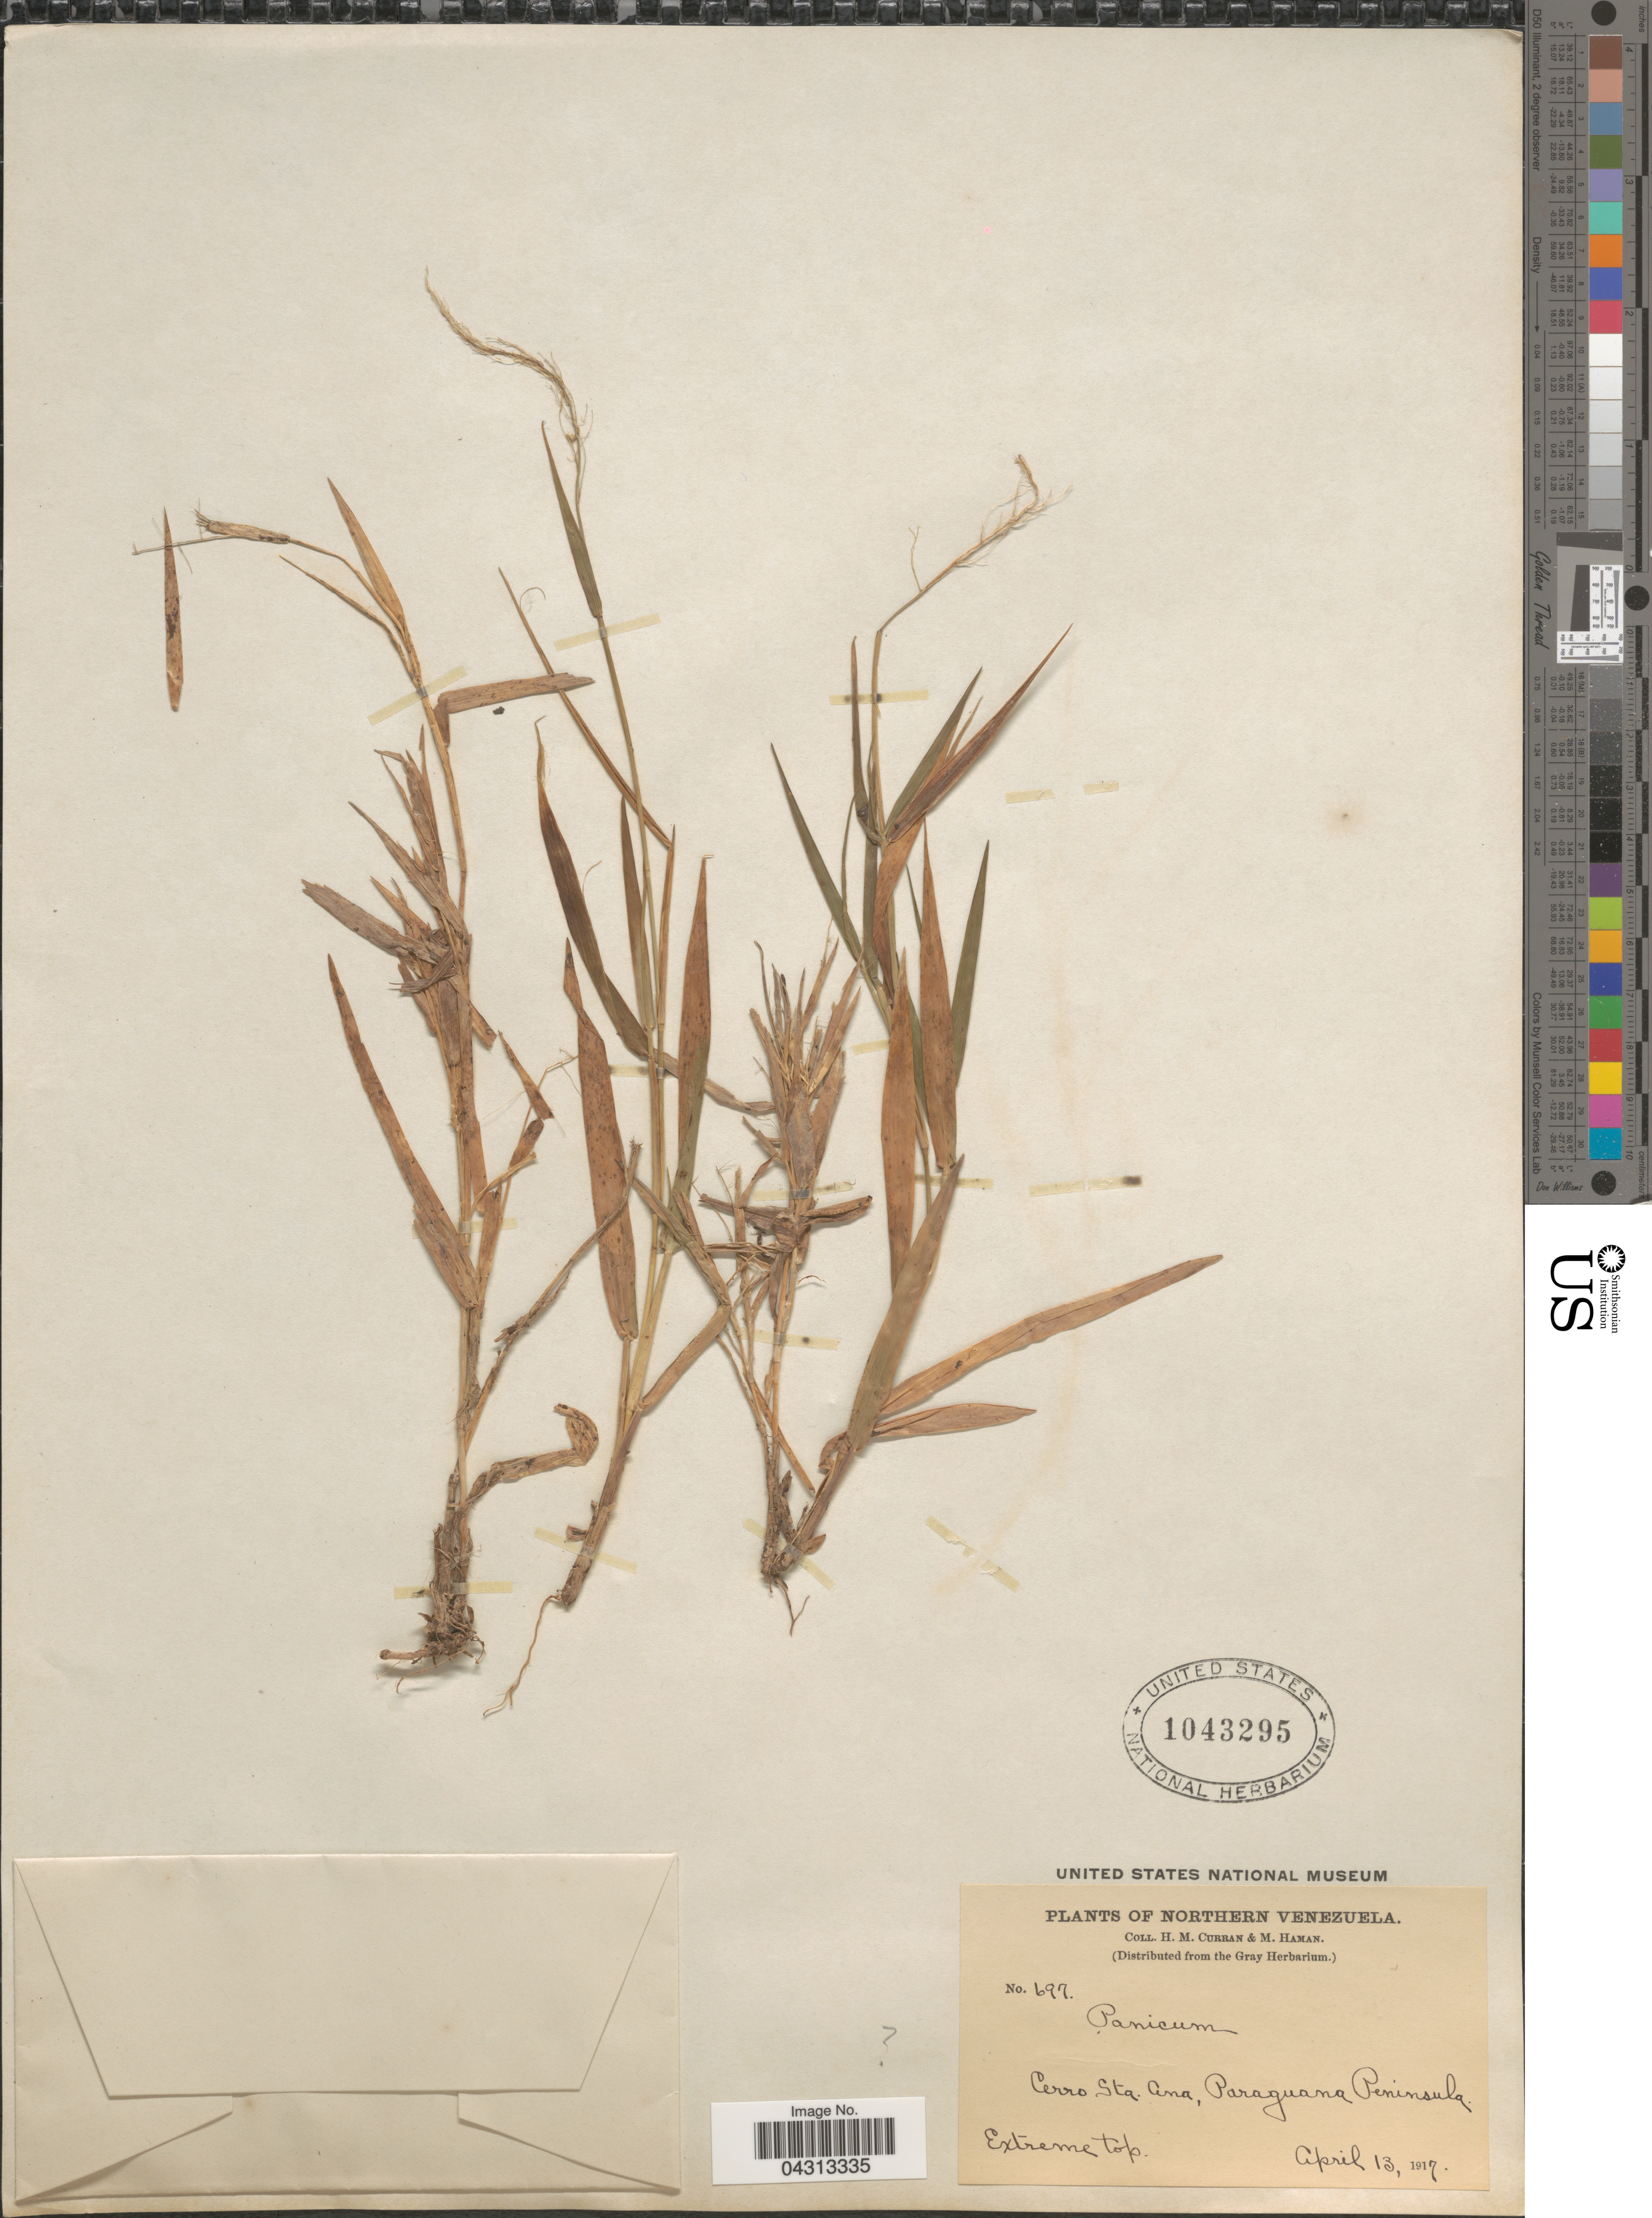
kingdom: Plantae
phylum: Tracheophyta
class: Liliopsida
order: Poales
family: Poaceae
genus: Panicum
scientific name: Panicum sp.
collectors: H. M. Curran & M. Haman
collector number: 697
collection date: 1917-04-13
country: Venezuela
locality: Northern Venezuela. Cerro Sta. Ana, Paraguana Peninsula. Extreme top.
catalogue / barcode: US 1043295